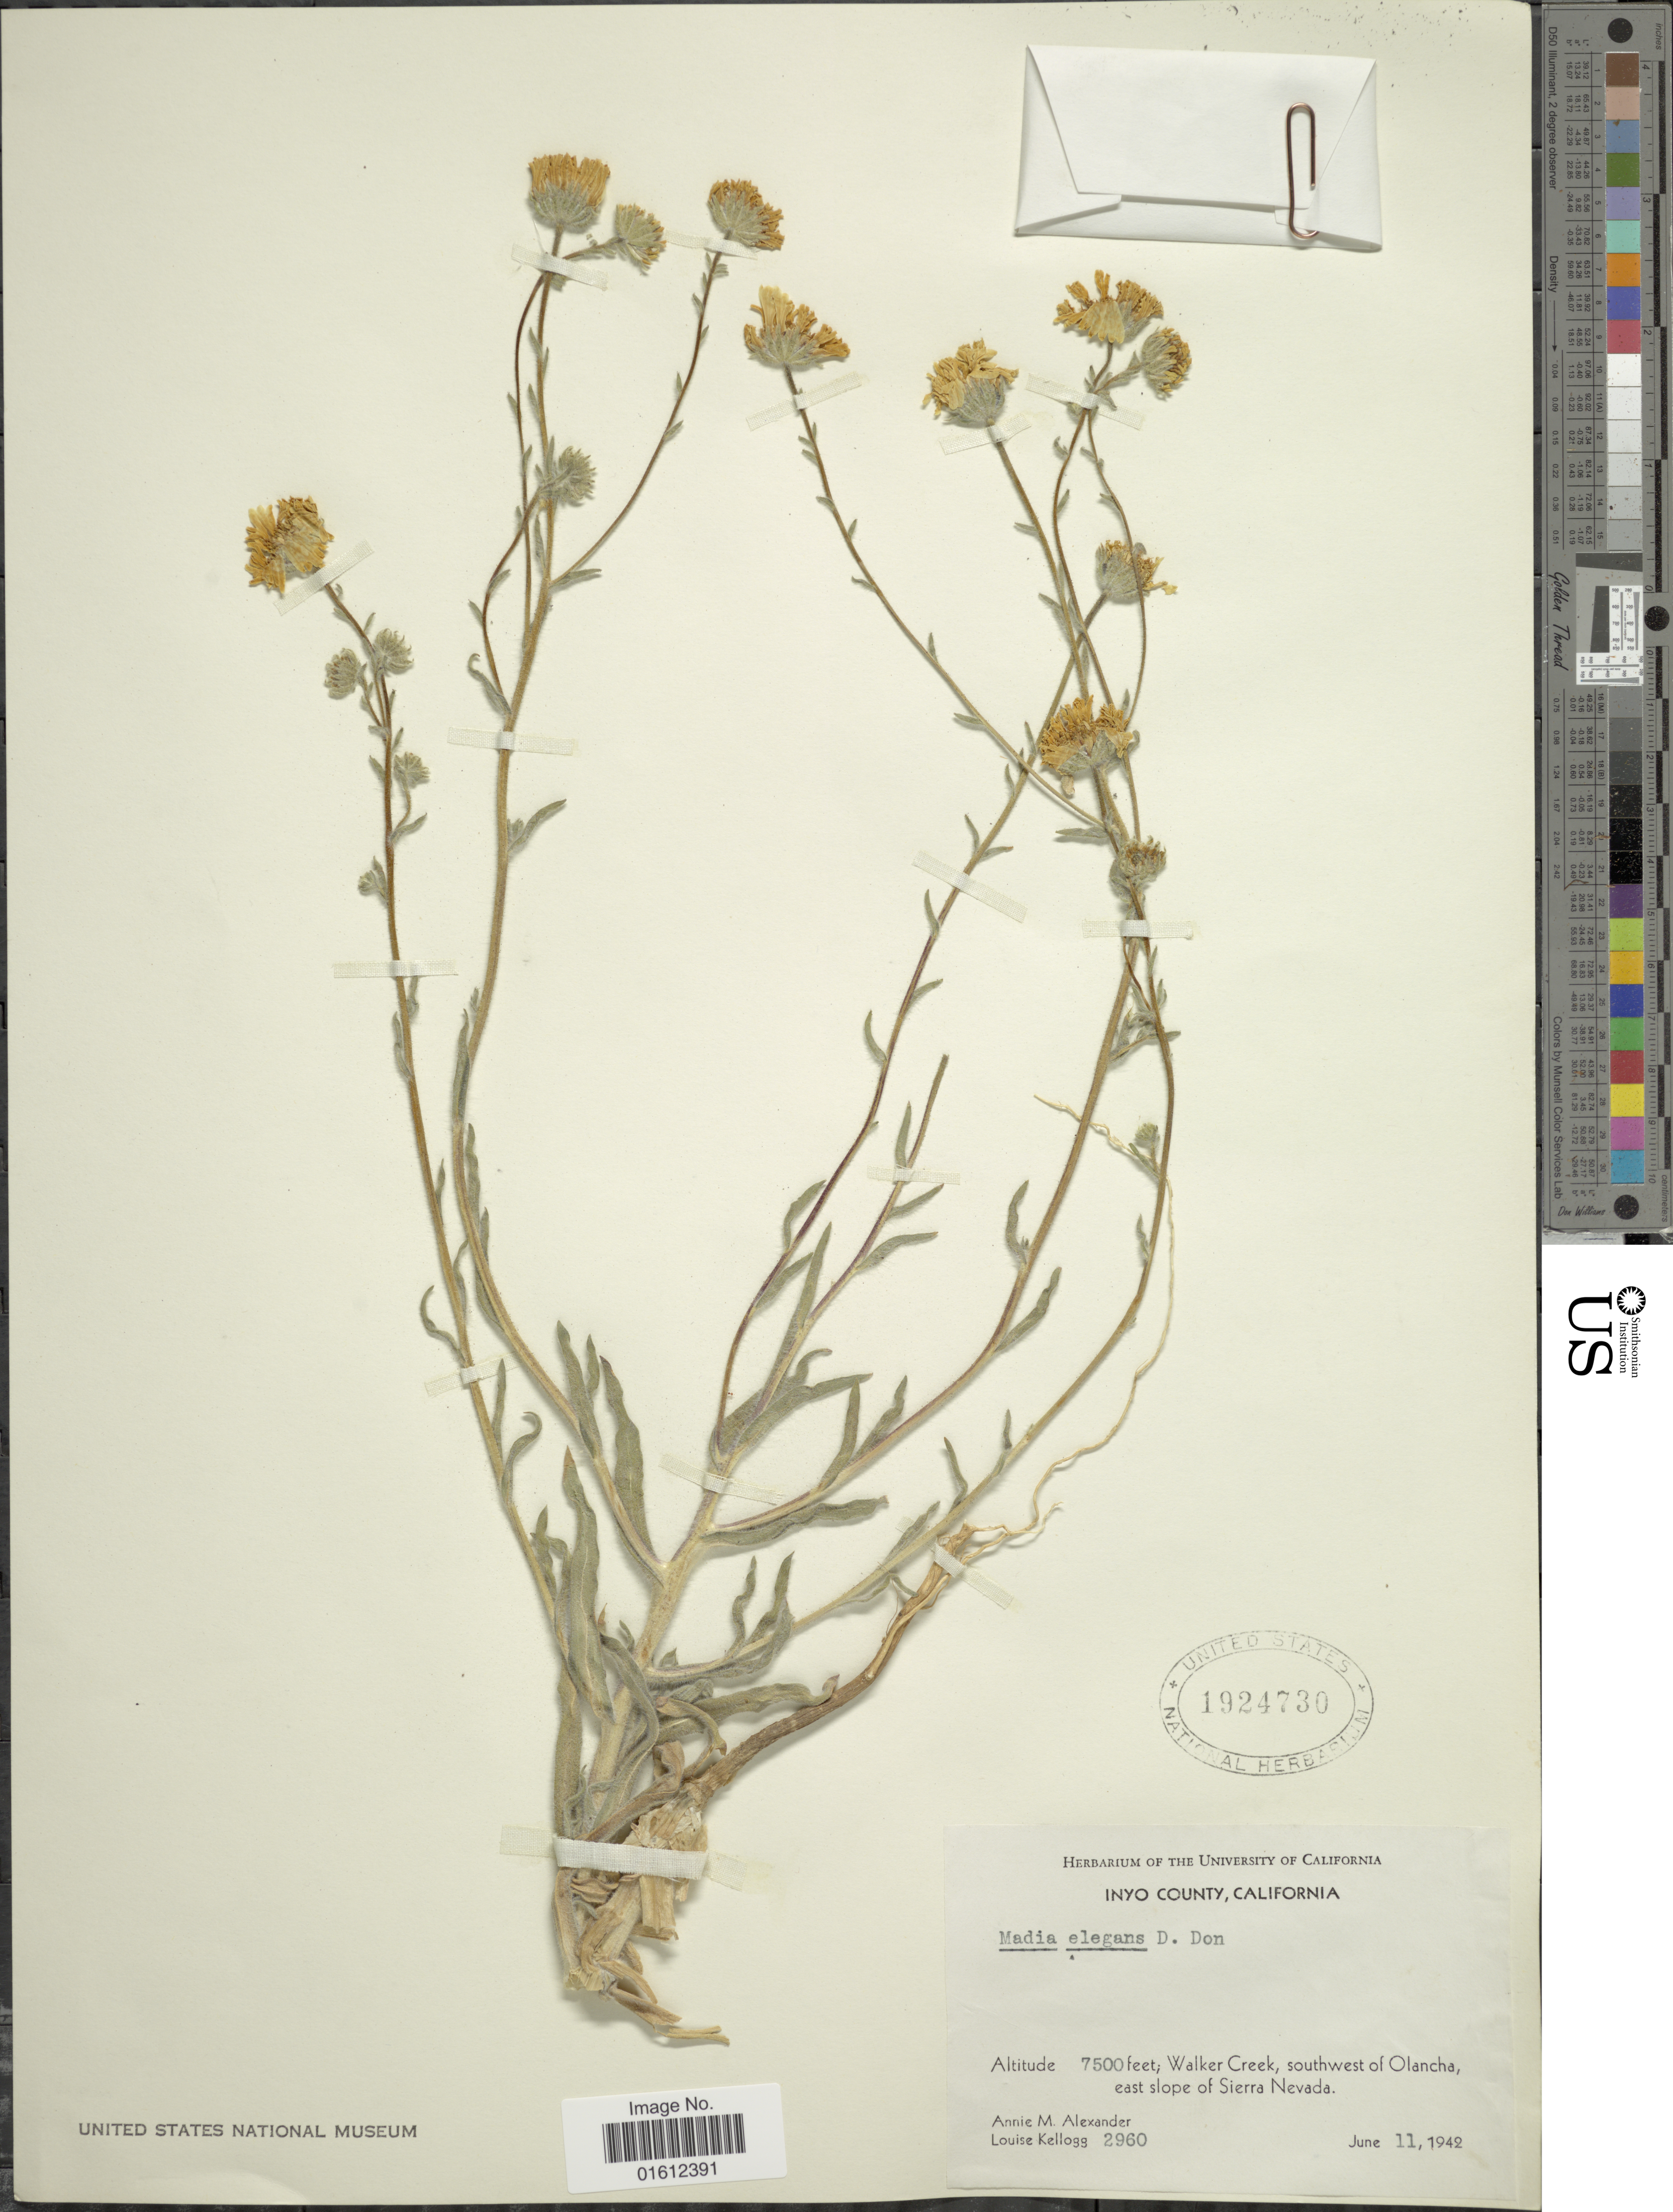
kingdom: Plantae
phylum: Tracheophyta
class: Magnoliopsida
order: Asterales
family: Asteraceae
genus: Madia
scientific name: Madia elegans subsp. elegans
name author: D. Don ex Lindl.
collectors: A. M. Alexander & L. Kellogg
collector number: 2960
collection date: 1942-06-11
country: United States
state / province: California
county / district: Inyo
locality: Inyo County. Walker Creek, southwest of Olancha, east slope of Sierra Nevada.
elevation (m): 2286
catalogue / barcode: US 1924730